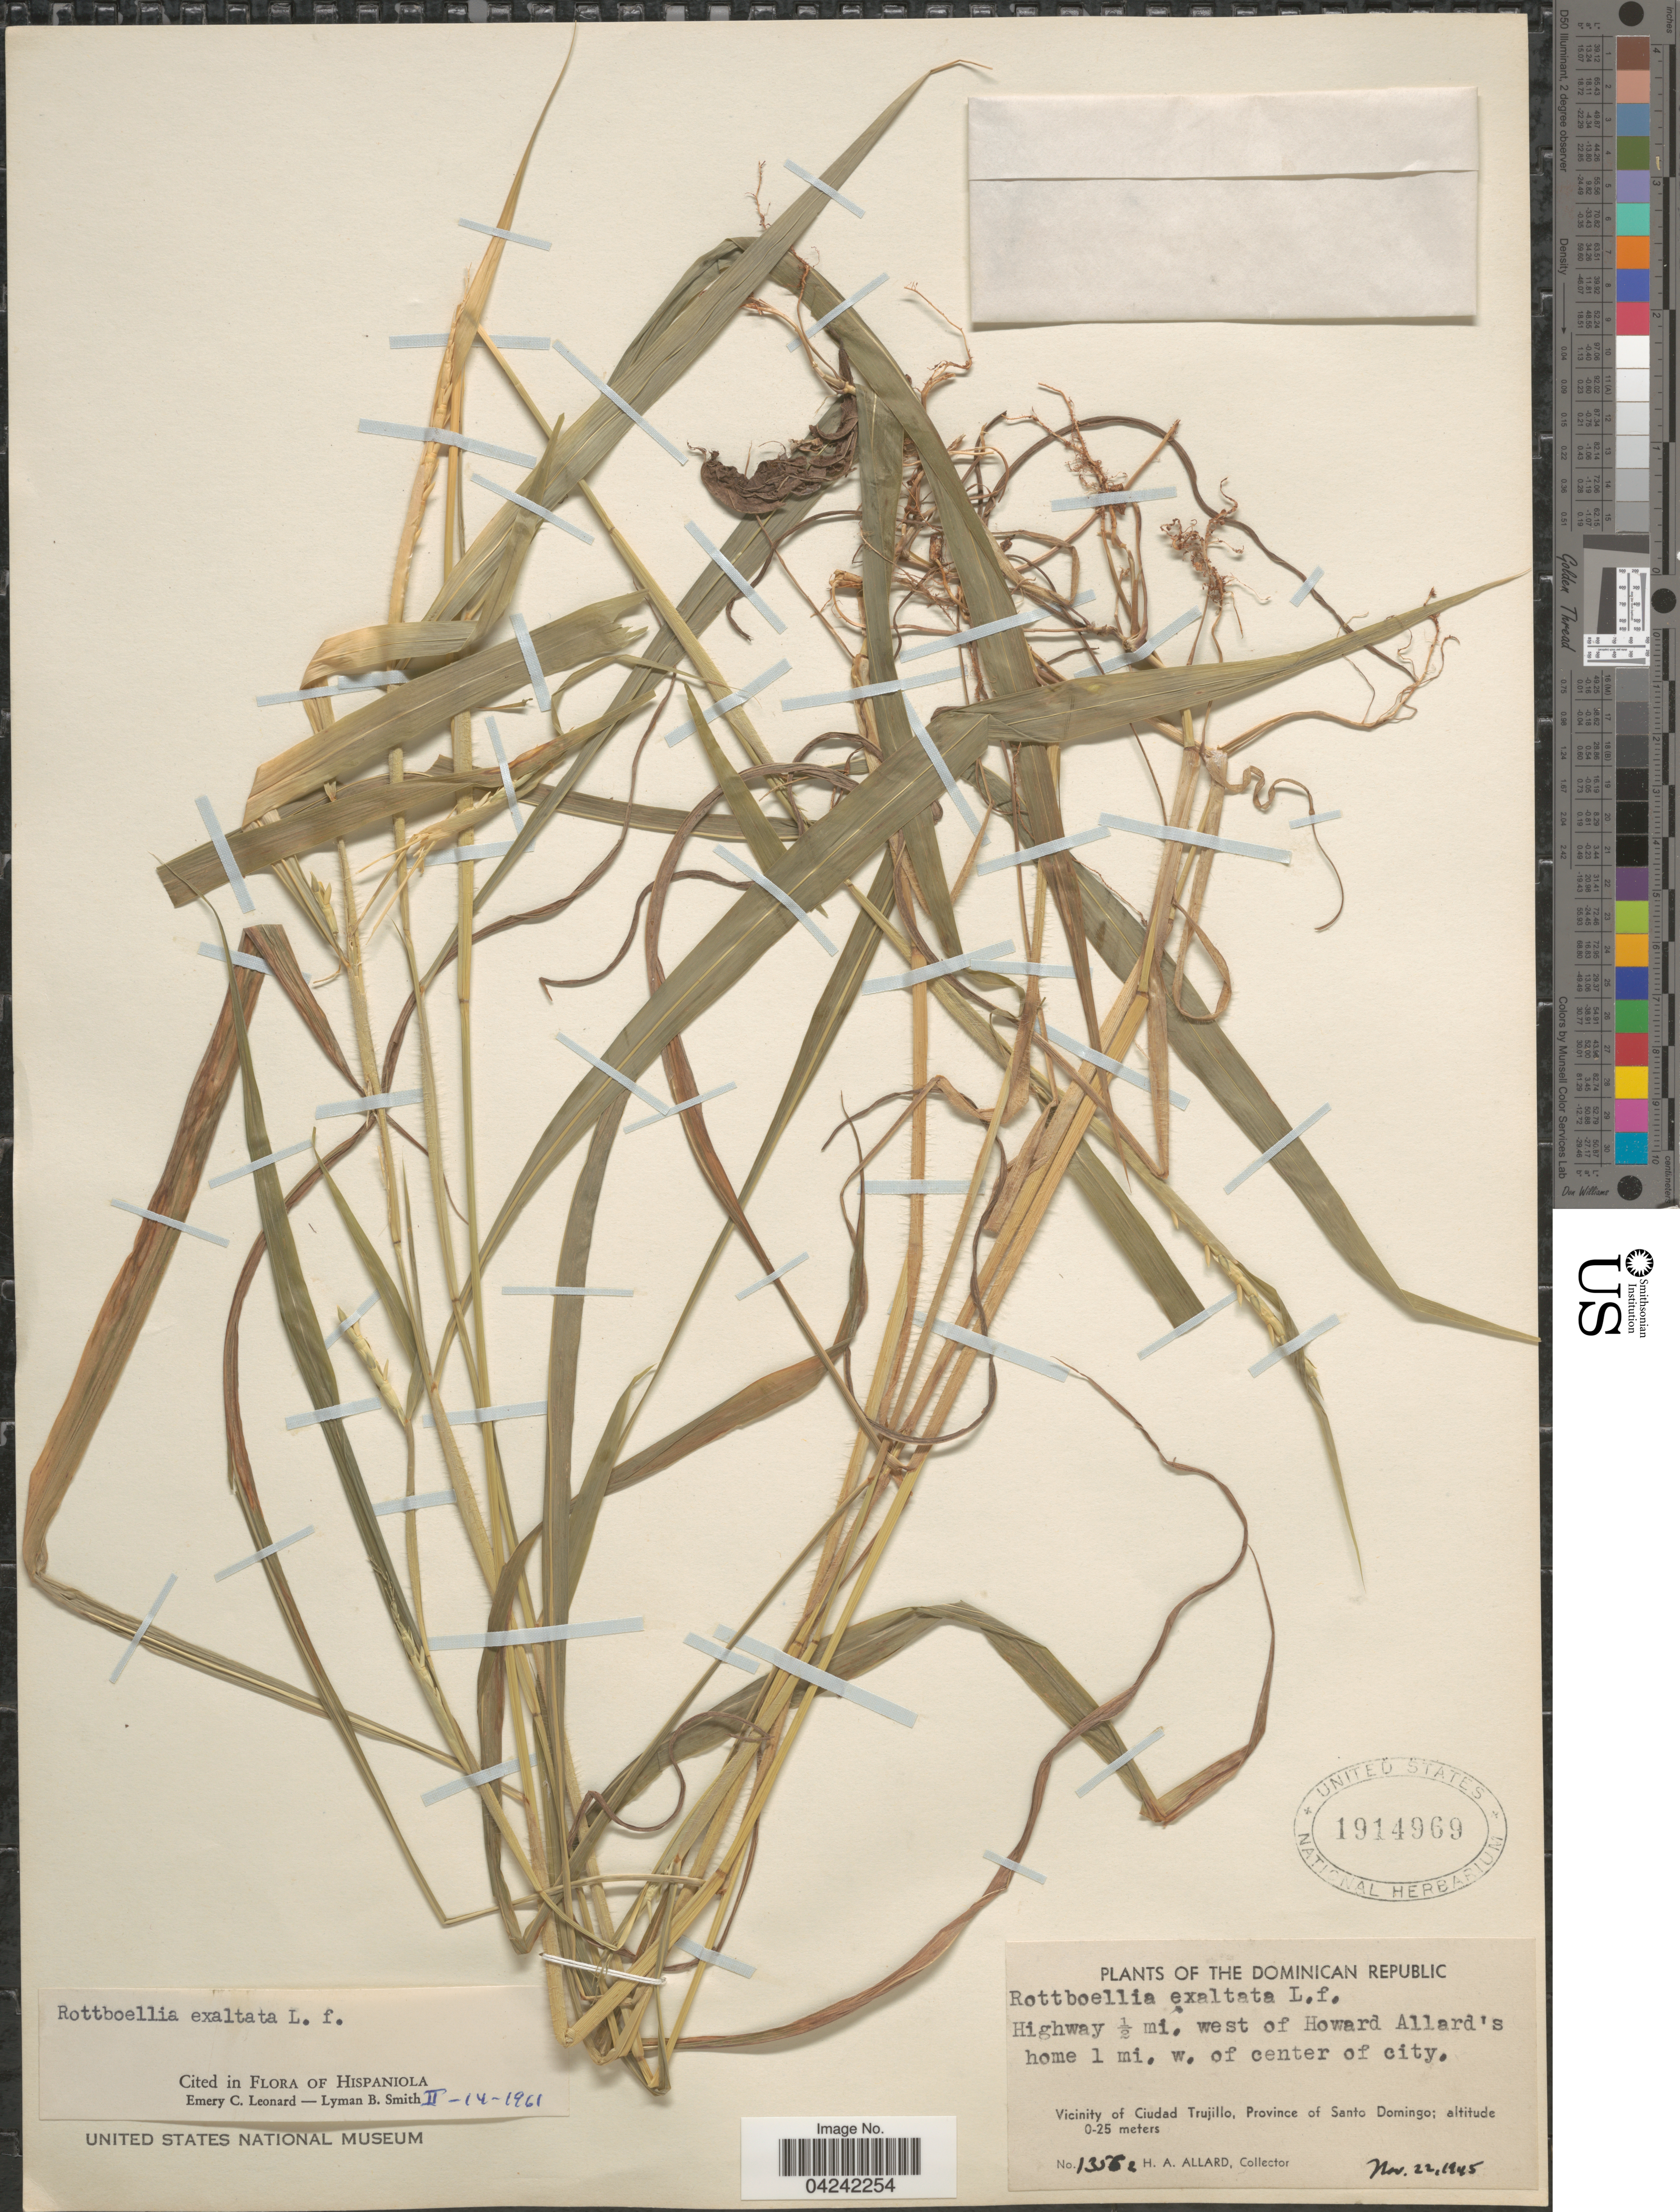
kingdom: Plantae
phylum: Tracheophyta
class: Liliopsida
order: Poales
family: Poaceae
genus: Rottboellia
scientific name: Rottboellia cochinchinensis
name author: (Lour.) Clayton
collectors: H. A. Allard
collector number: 13562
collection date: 1845-11-22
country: Dominican Republic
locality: Highway ½ mi. west of Howard Allard's home 1 mi. w. of center of city. Vicinity of Ciudad Trujillo, Province of Santo Domingo.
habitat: on highway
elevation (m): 0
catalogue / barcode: US 1914969